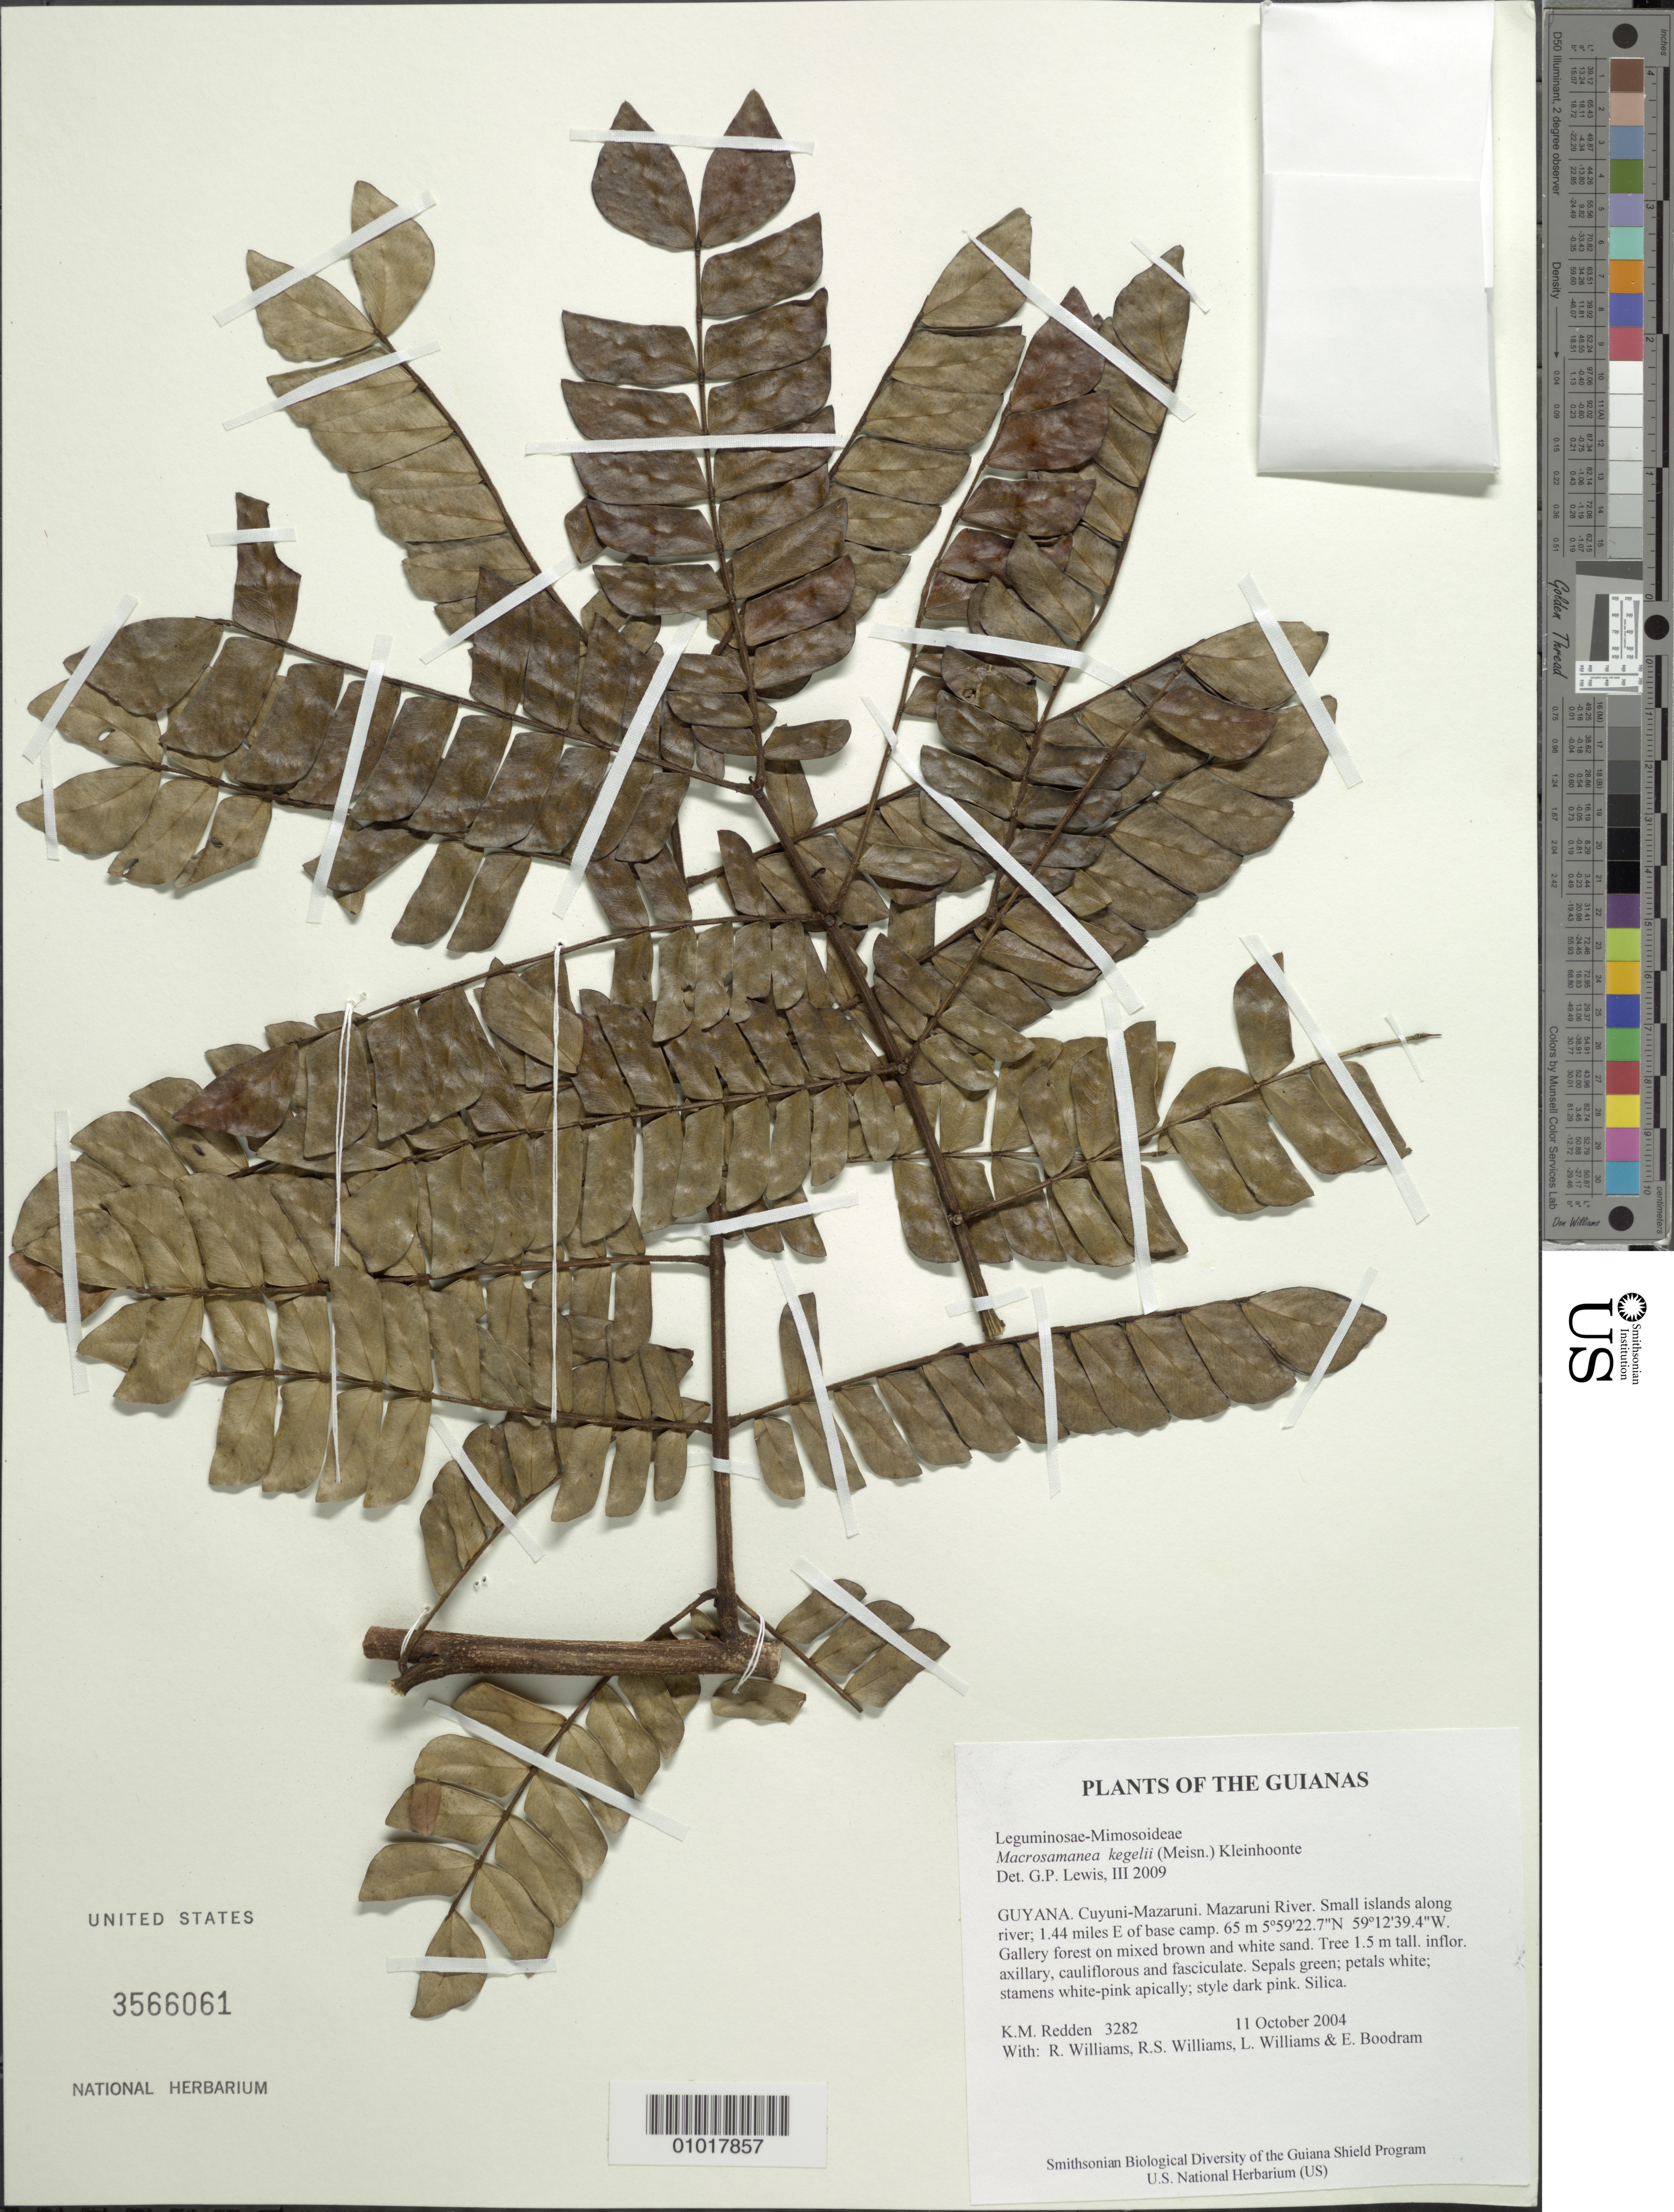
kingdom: Plantae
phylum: Tracheophyta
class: Magnoliopsida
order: Fabales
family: Fabaceae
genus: Macrosamanea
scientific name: Macrosamanea kegelii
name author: (Meisn.) Kleinhoonte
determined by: Lewis, Gwilym P.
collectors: K. M. Redden, R. Williams, R. S. Williams, L. Williams & E. Boodram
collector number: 3282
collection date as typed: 11 October 2004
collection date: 2004-10-11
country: Guyana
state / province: Cuyuni-Mazaruni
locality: Mazaruni River. Small islands along river; 1.44 miles E of base camp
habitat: Gallery forest on mixed brown and white sand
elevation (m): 65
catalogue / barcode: US 3566061